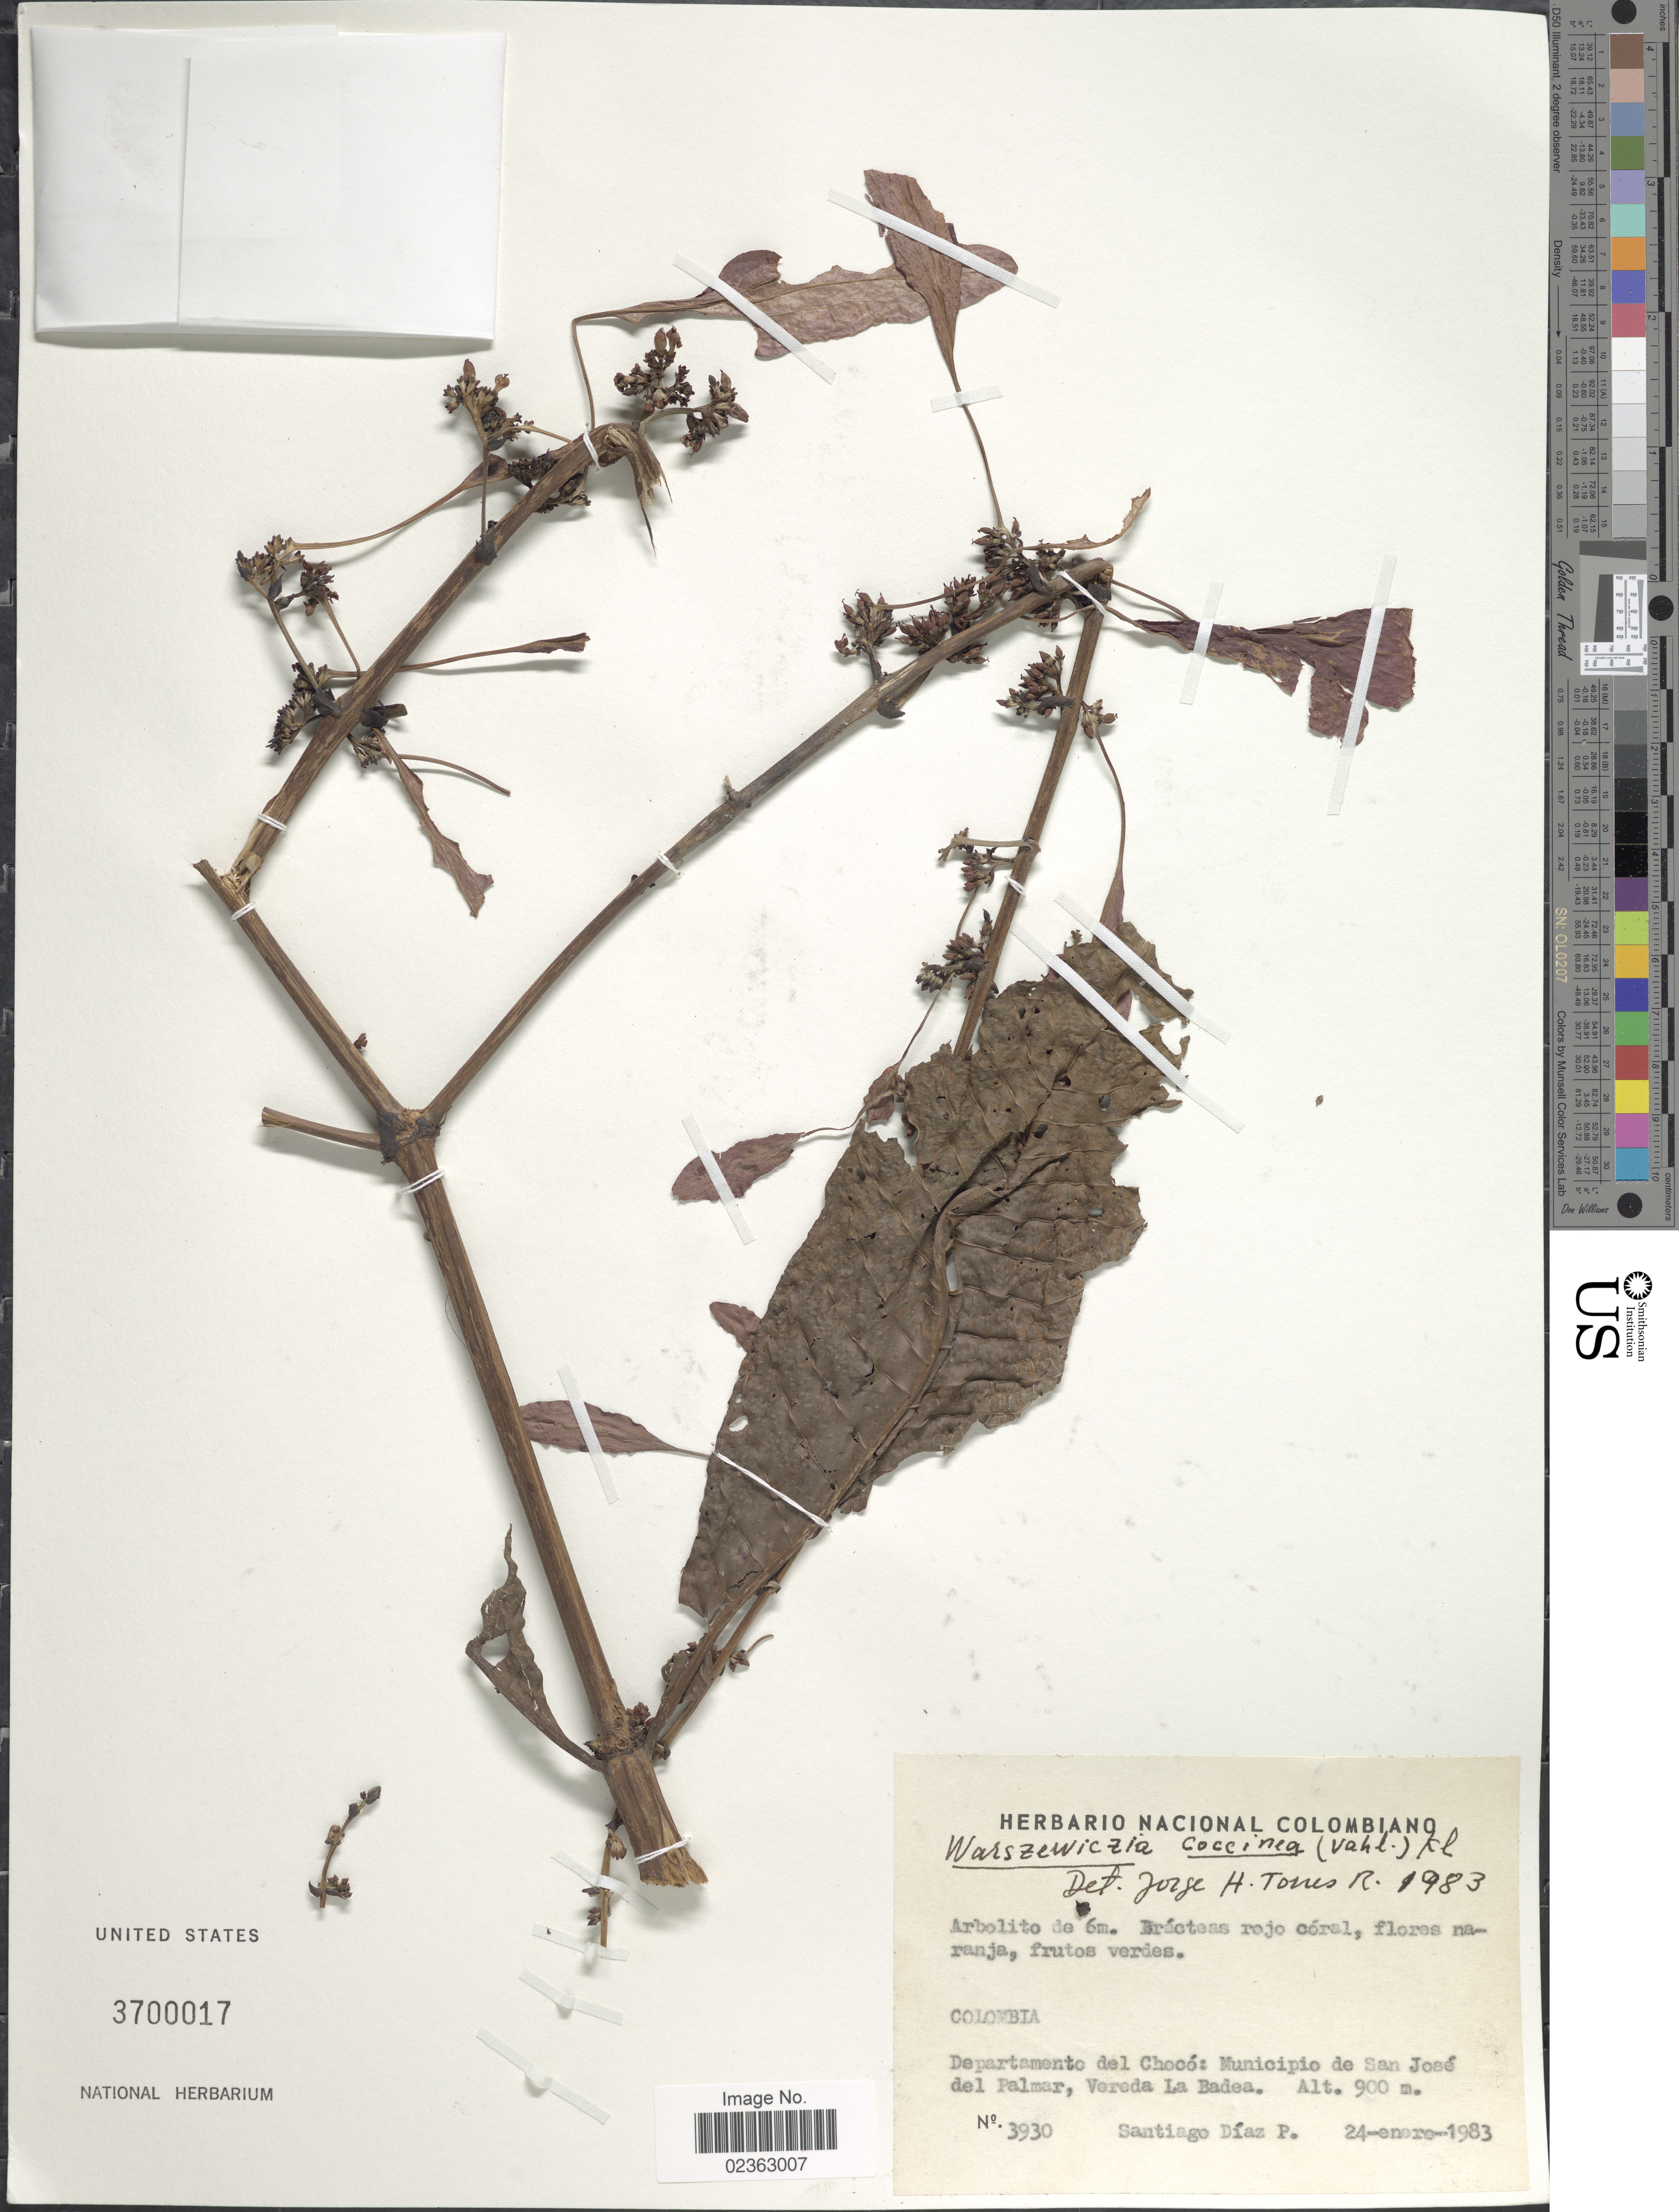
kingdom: Plantae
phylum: Tracheophyta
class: Magnoliopsida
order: Gentianales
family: Rubiaceae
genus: Warszewiczia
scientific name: Warszewiczia coccinea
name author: (Vahl) Klotzsch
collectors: S. Díaz Píedrahíta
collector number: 3930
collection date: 1983-01-24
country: Colombia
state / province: Chocó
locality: Municipio de San Jose del Palmar, Vereda La Badea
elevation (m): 900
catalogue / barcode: US 3700017